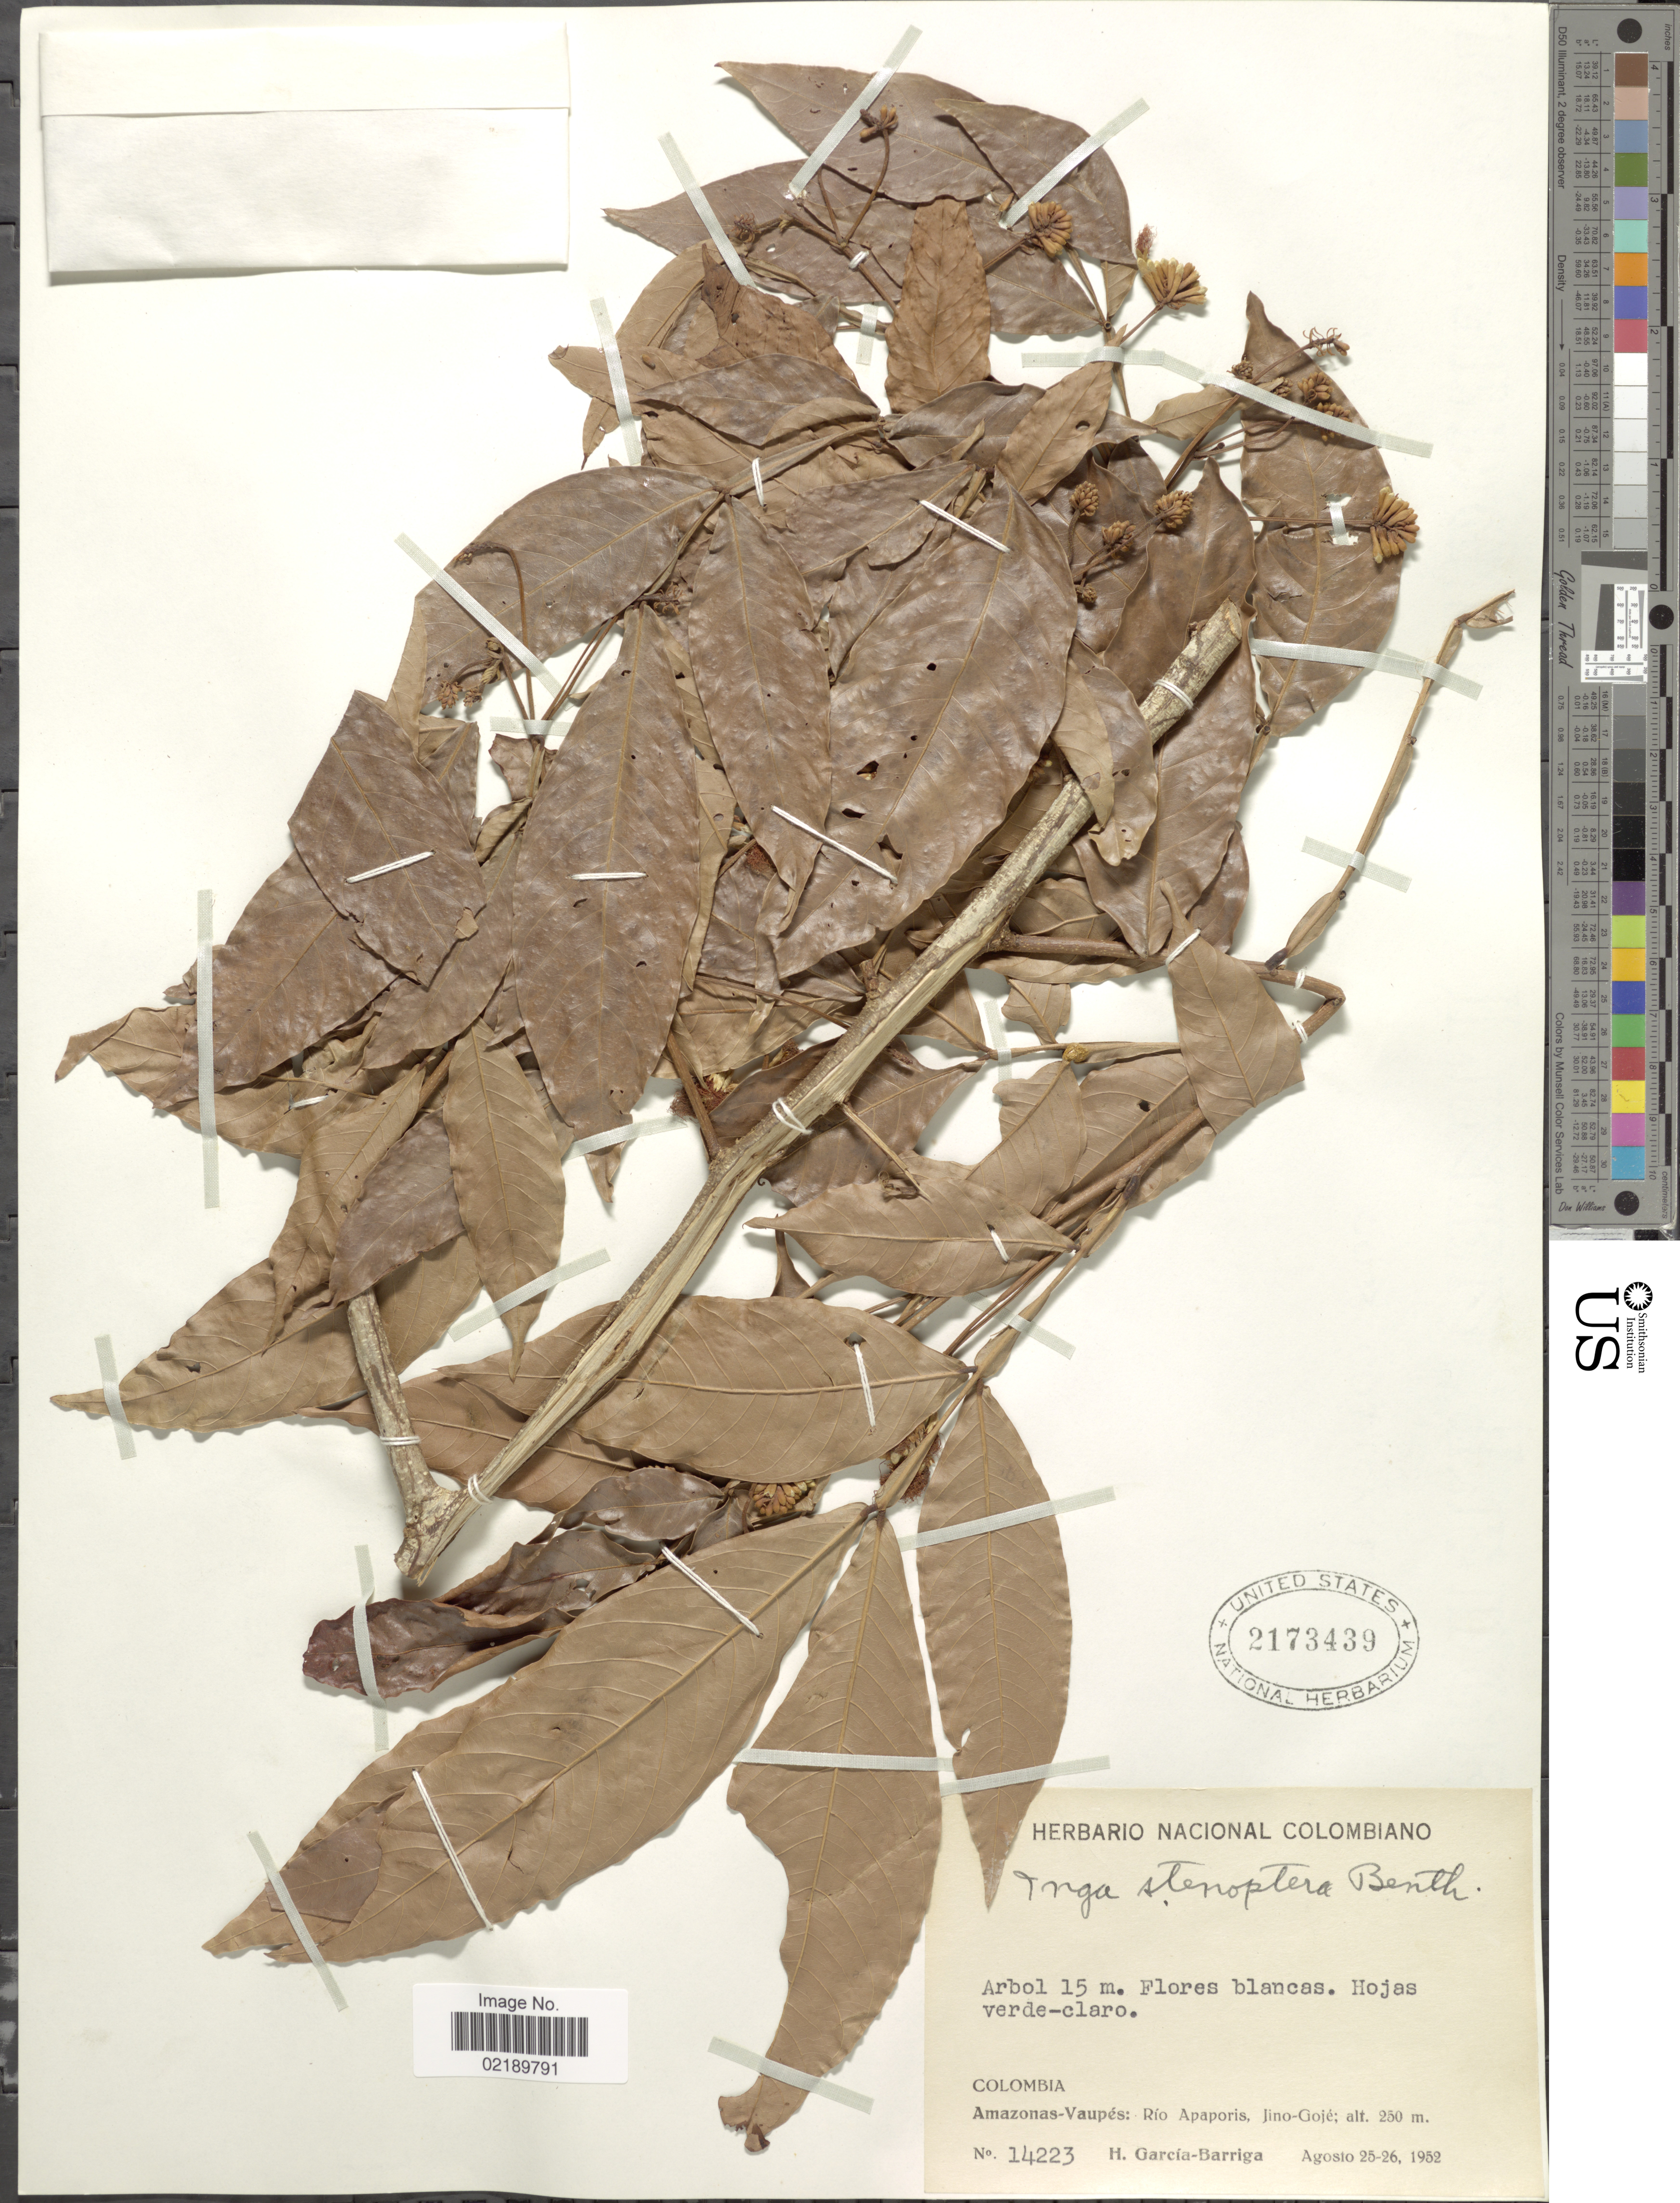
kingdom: Plantae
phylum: Tracheophyta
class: Magnoliopsida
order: Fabales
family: Fabaceae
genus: Inga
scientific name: Inga stenoptera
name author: Benth.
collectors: H. García Barriga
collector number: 14223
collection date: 1952-08-25/1952-08-26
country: Colombia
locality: Amazonas-Vaupés: Río Apaporis, Jino-Gojé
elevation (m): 250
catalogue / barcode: US 2173439